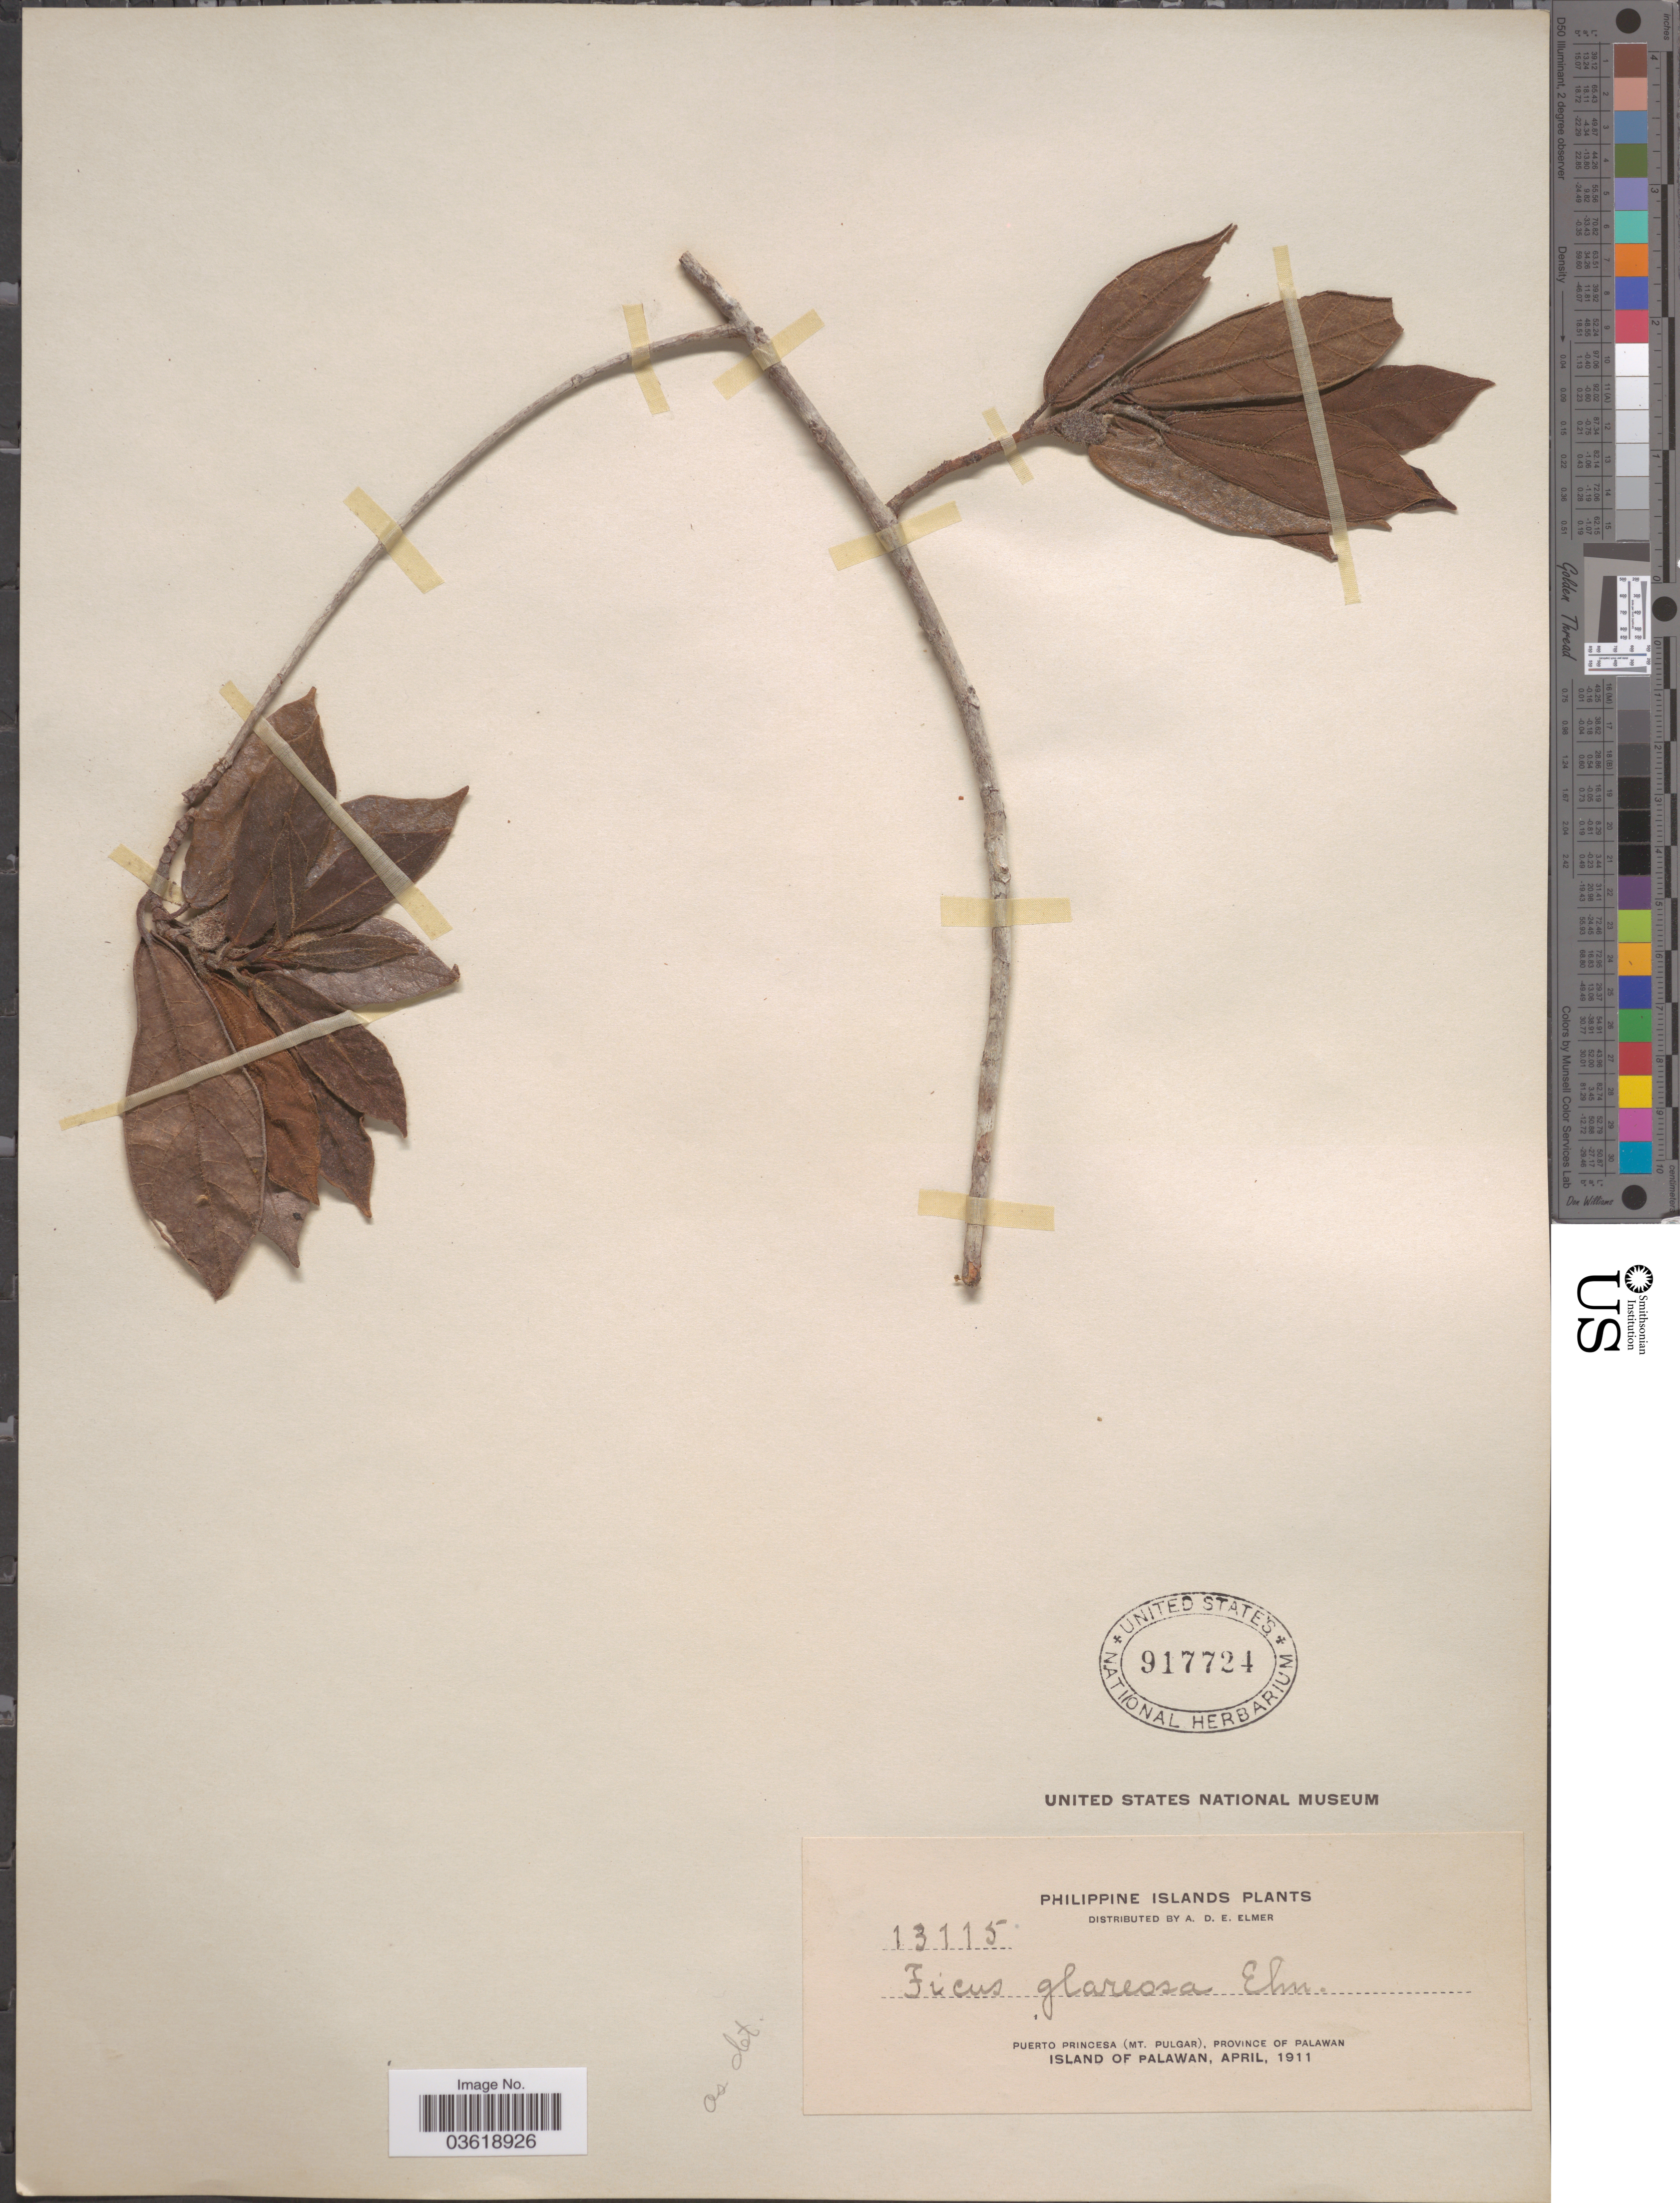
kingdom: Plantae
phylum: Tracheophyta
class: Magnoliopsida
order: Rosales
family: Moraceae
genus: Ficus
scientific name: Ficus glareosa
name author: Elmer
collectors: A. D. E. Elmer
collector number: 13115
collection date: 1911-04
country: Philippines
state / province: Mimaropa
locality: Puerto Princesa (Mt. Pulgar), Province of Palawan. Island of Palawan.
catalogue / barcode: US 917724